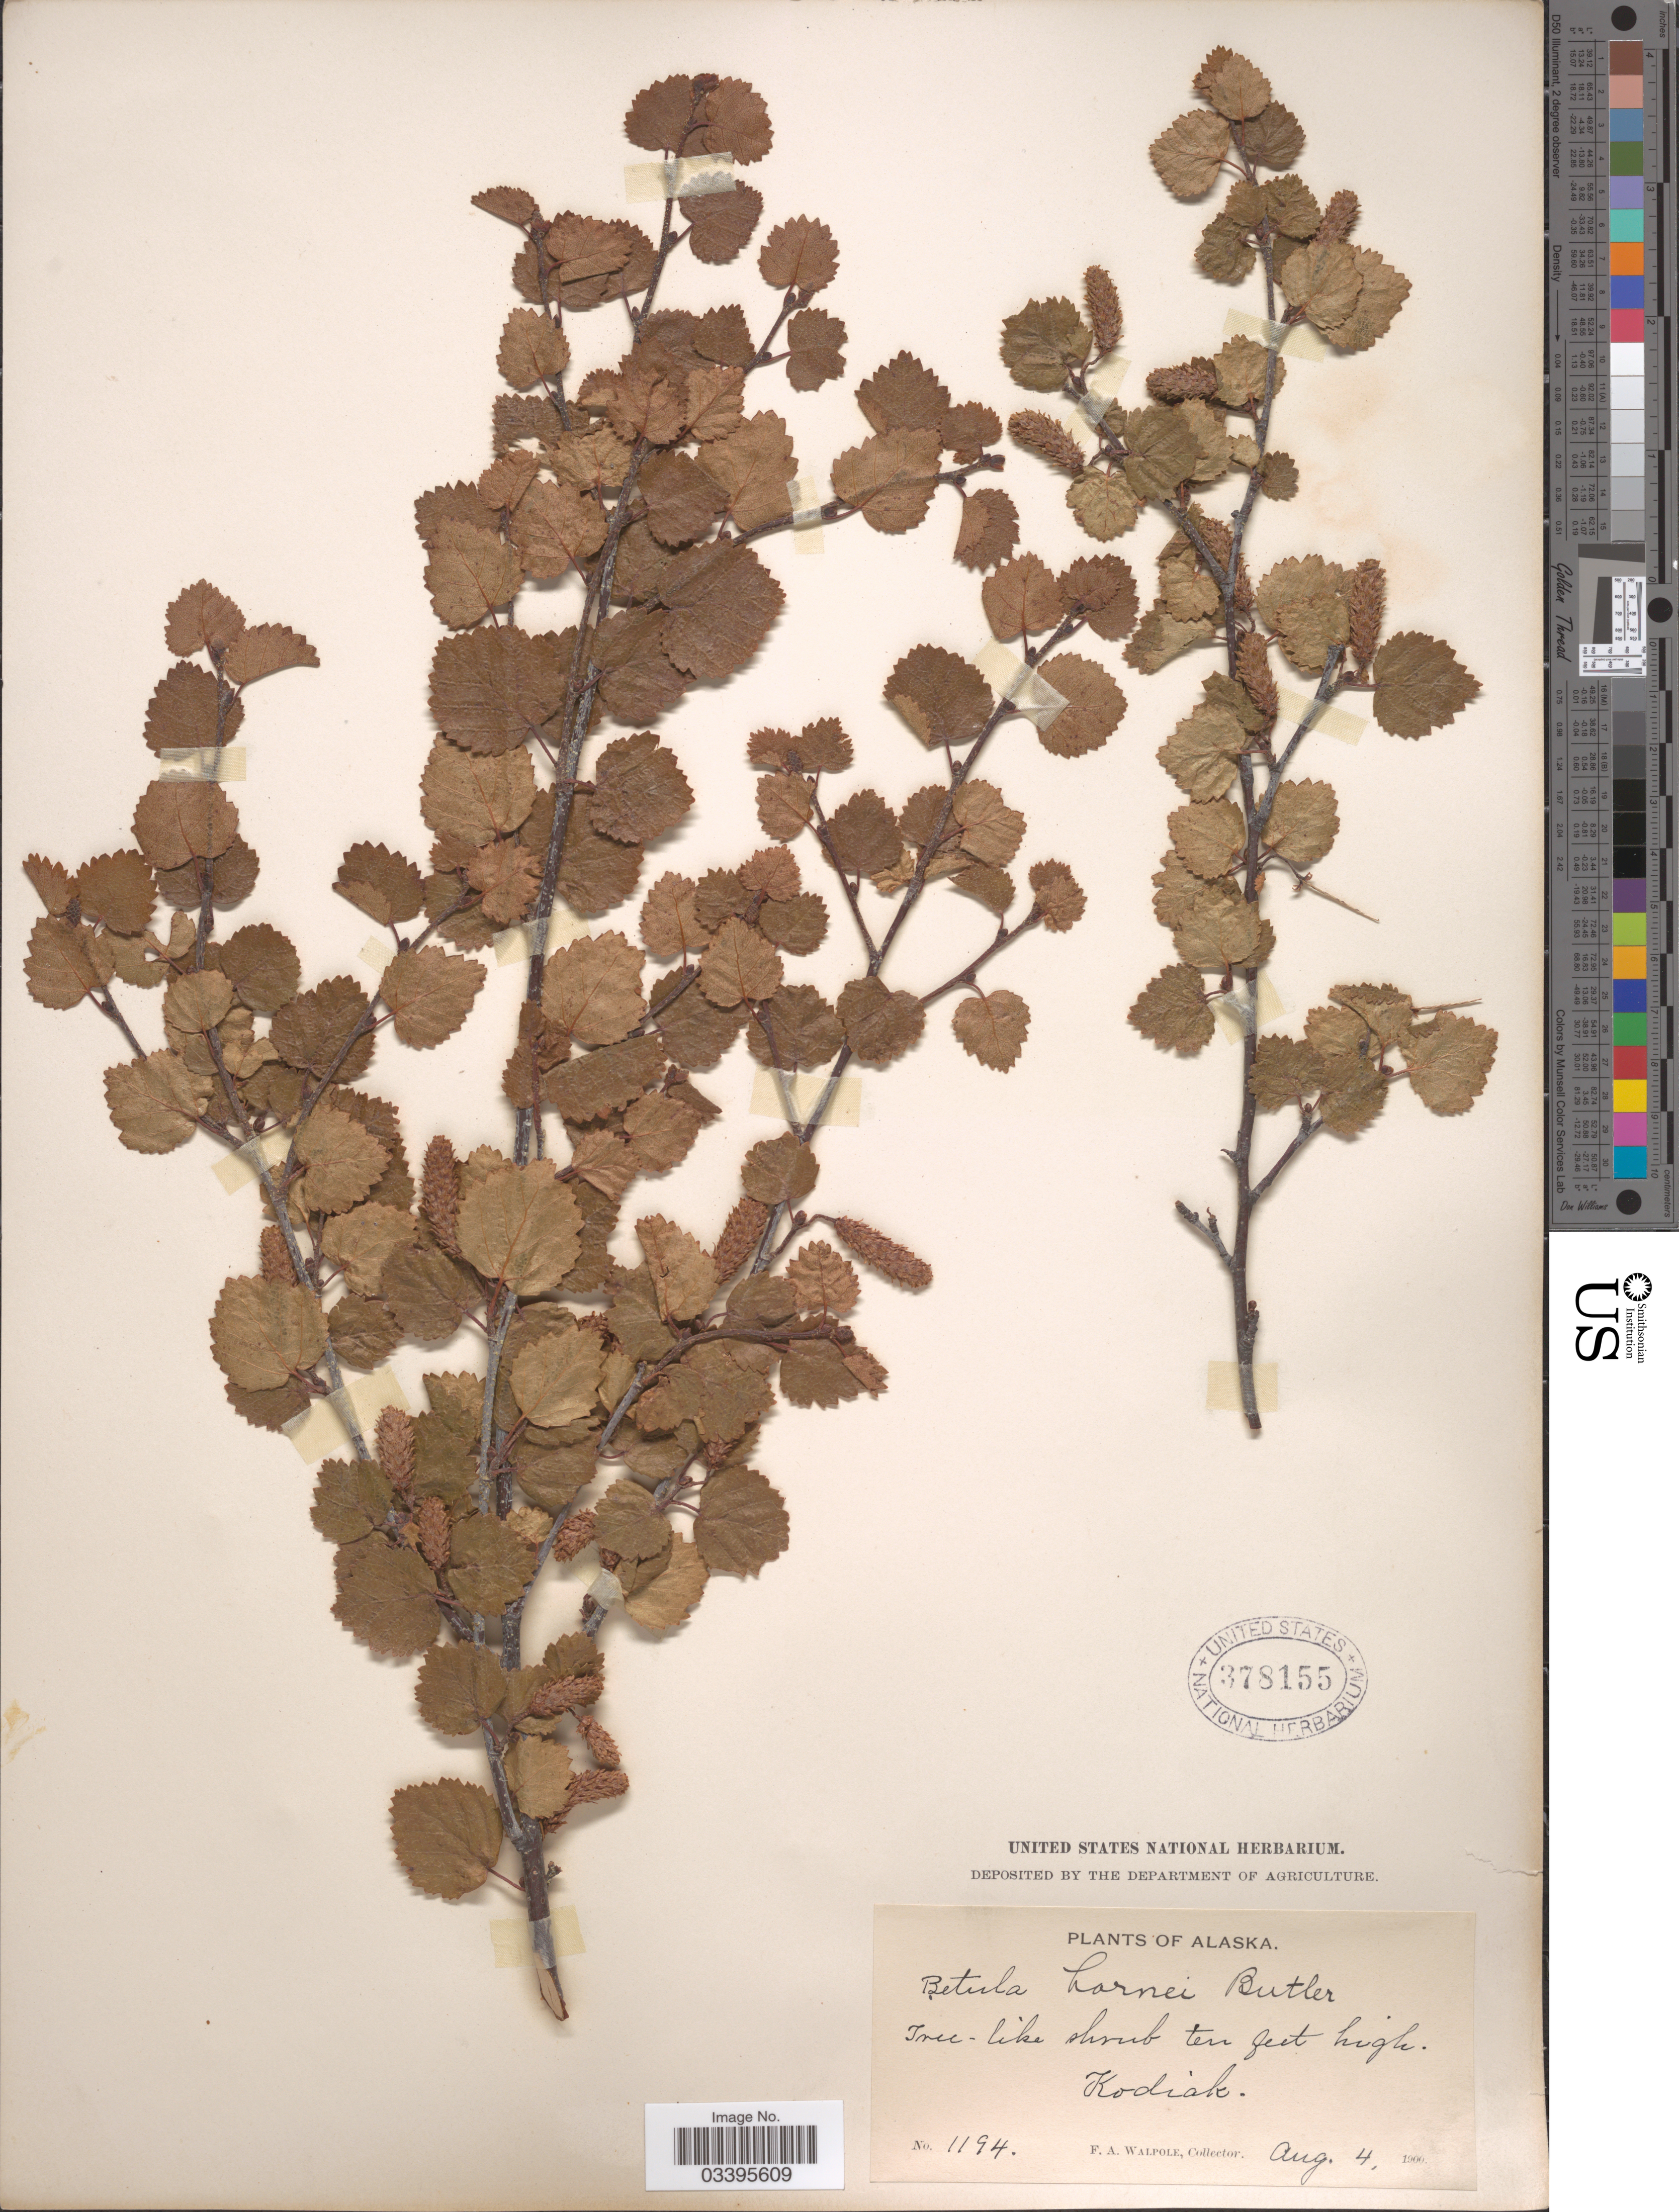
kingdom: Plantae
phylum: Tracheophyta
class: Magnoliopsida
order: Fagales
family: Betulaceae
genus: Betula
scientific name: Betula x jackii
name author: C.K. Schneid.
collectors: F. Walpole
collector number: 1194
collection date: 1900-08-04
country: United States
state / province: Alaska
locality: Kodiak.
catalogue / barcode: US 378155